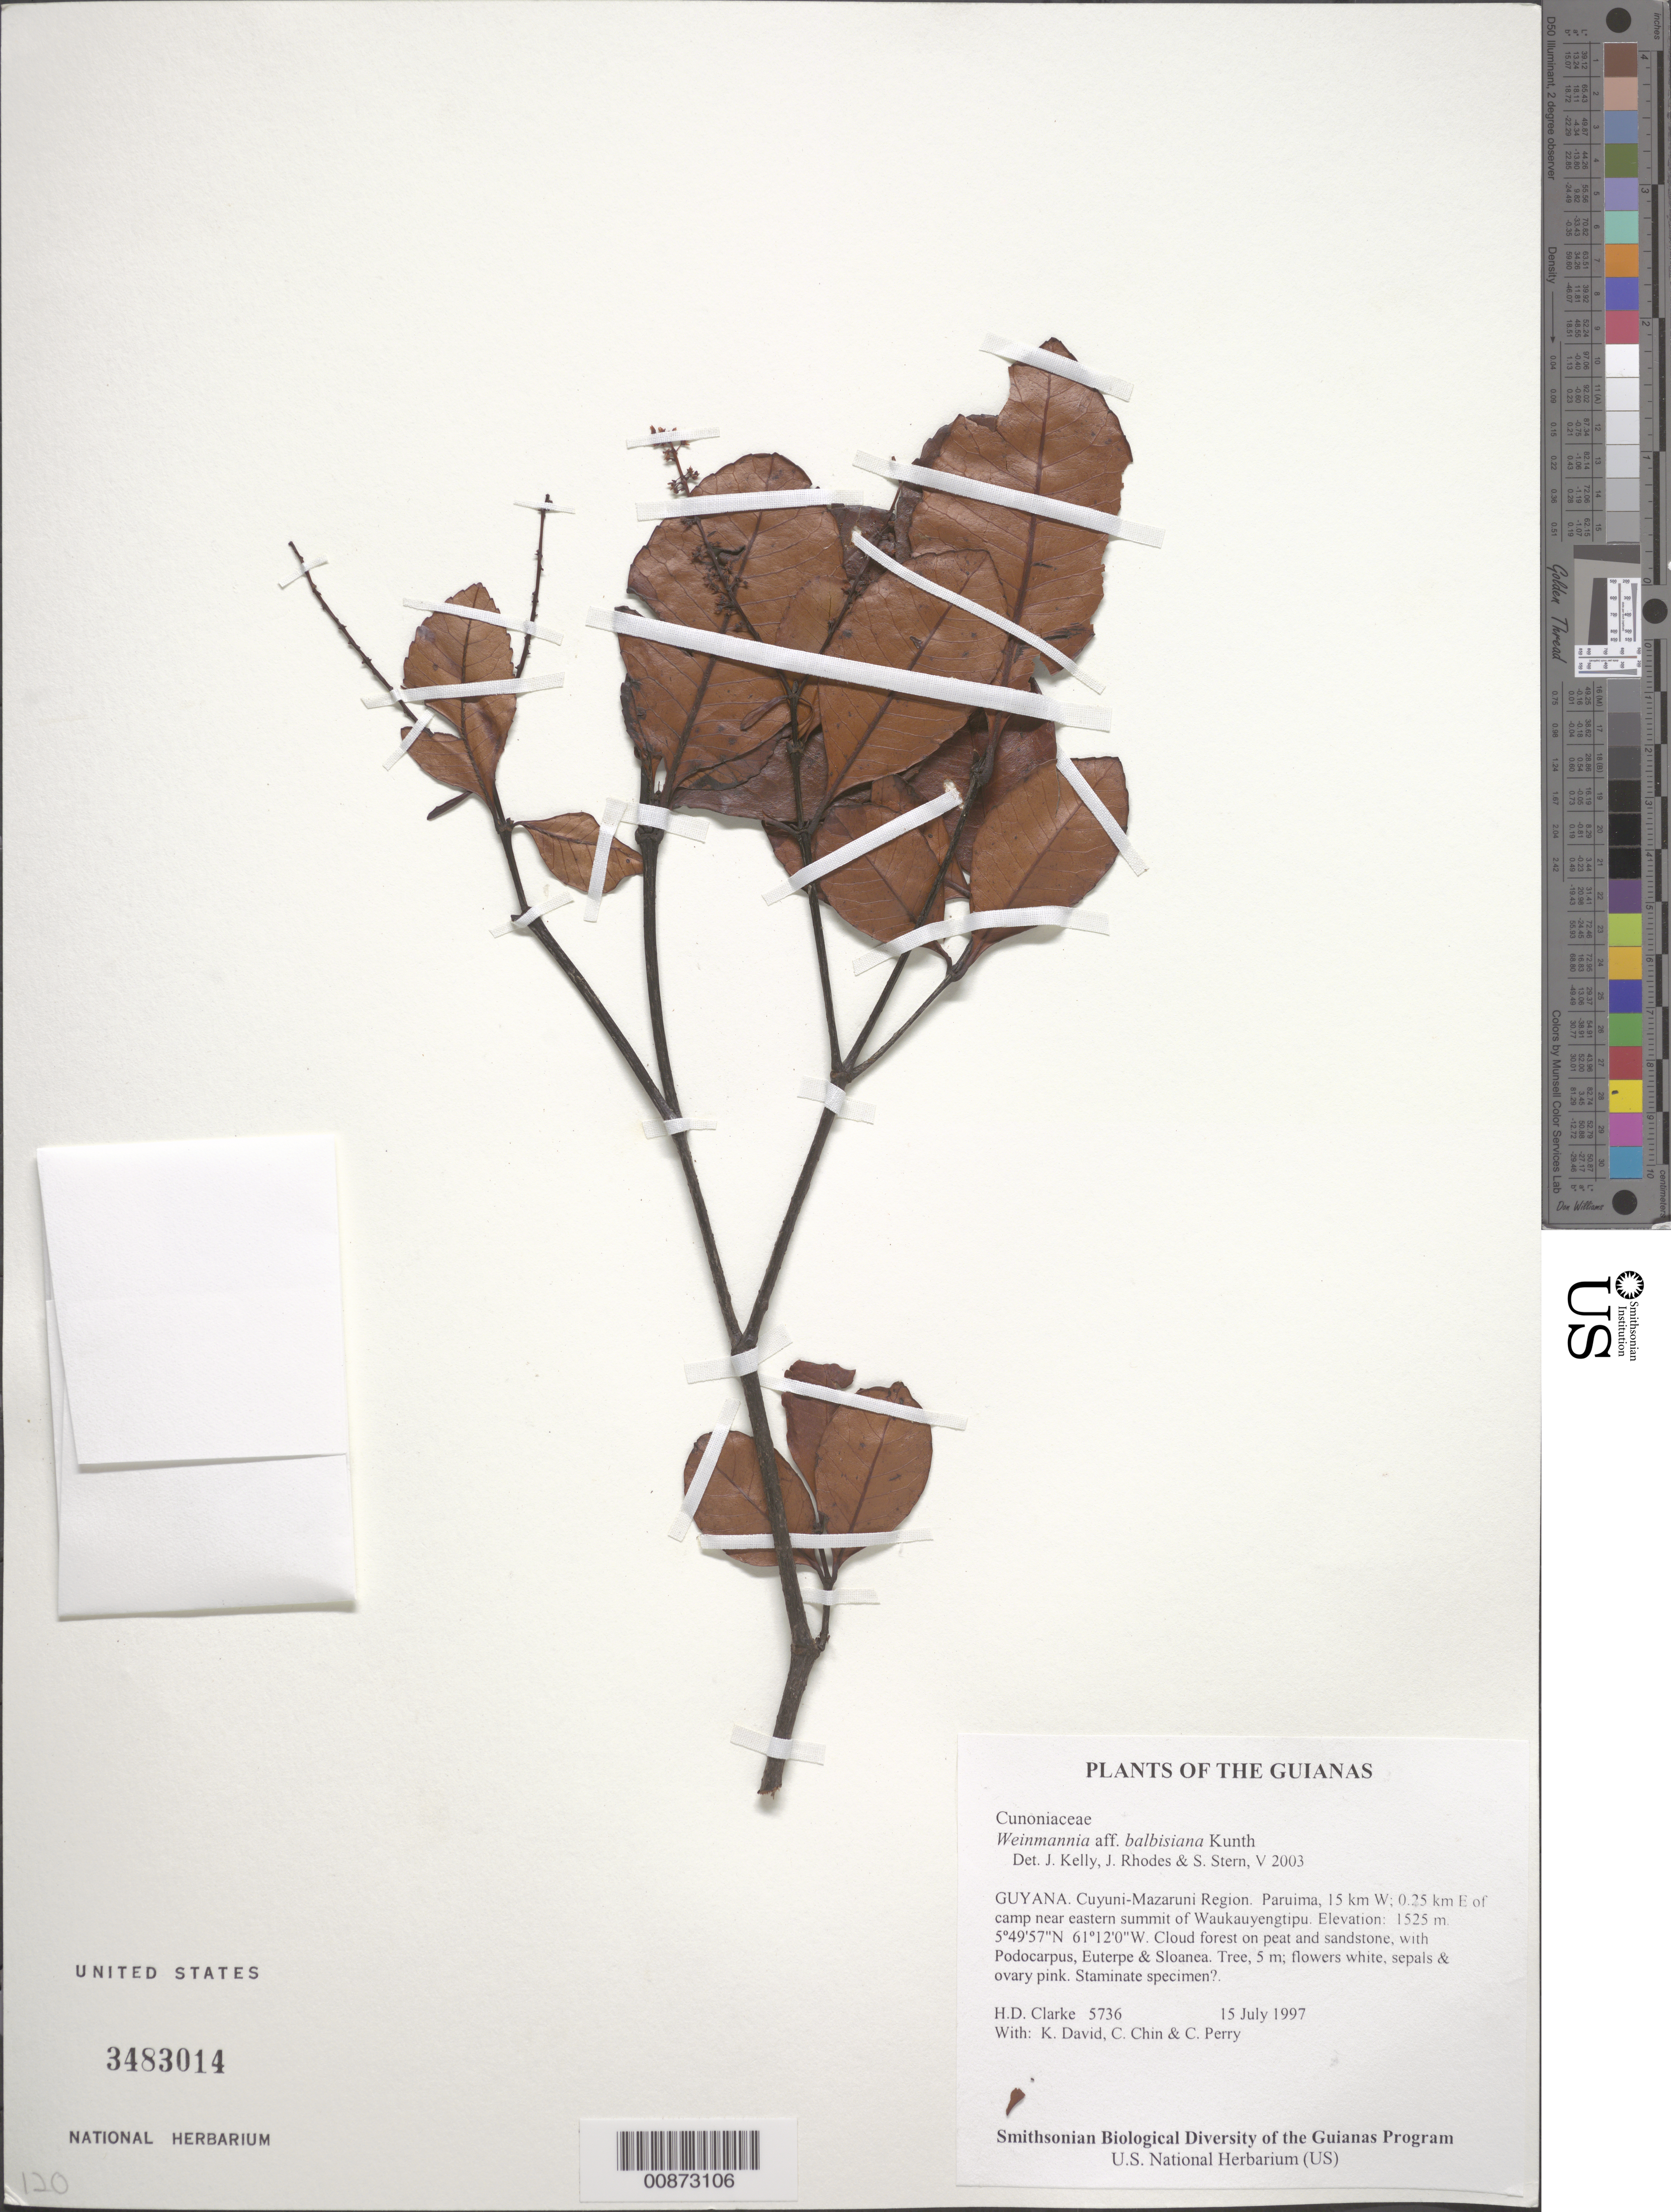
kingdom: Plantae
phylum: Tracheophyta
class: Magnoliopsida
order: Oxalidales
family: Cunoniaceae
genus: Weinmannia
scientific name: Weinmannia balbisiana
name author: Kunth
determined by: Kelly, J.; Rhodes, J.; Stern, S. R.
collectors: H. D. Clarke, K. David, C. Chin & C. Perry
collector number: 5736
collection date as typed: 15 July 1997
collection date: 1997-07-15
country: Guyana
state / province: Cuyuni-Mazaruni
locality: Paruima, 15 km W; 0.25 km E of camp near eastern summit of Waukauyengtipu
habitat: Cloud forest on peat and sandstone, with Podocarpus, Euterpe & Sloanea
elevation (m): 1525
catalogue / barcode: US 3483014